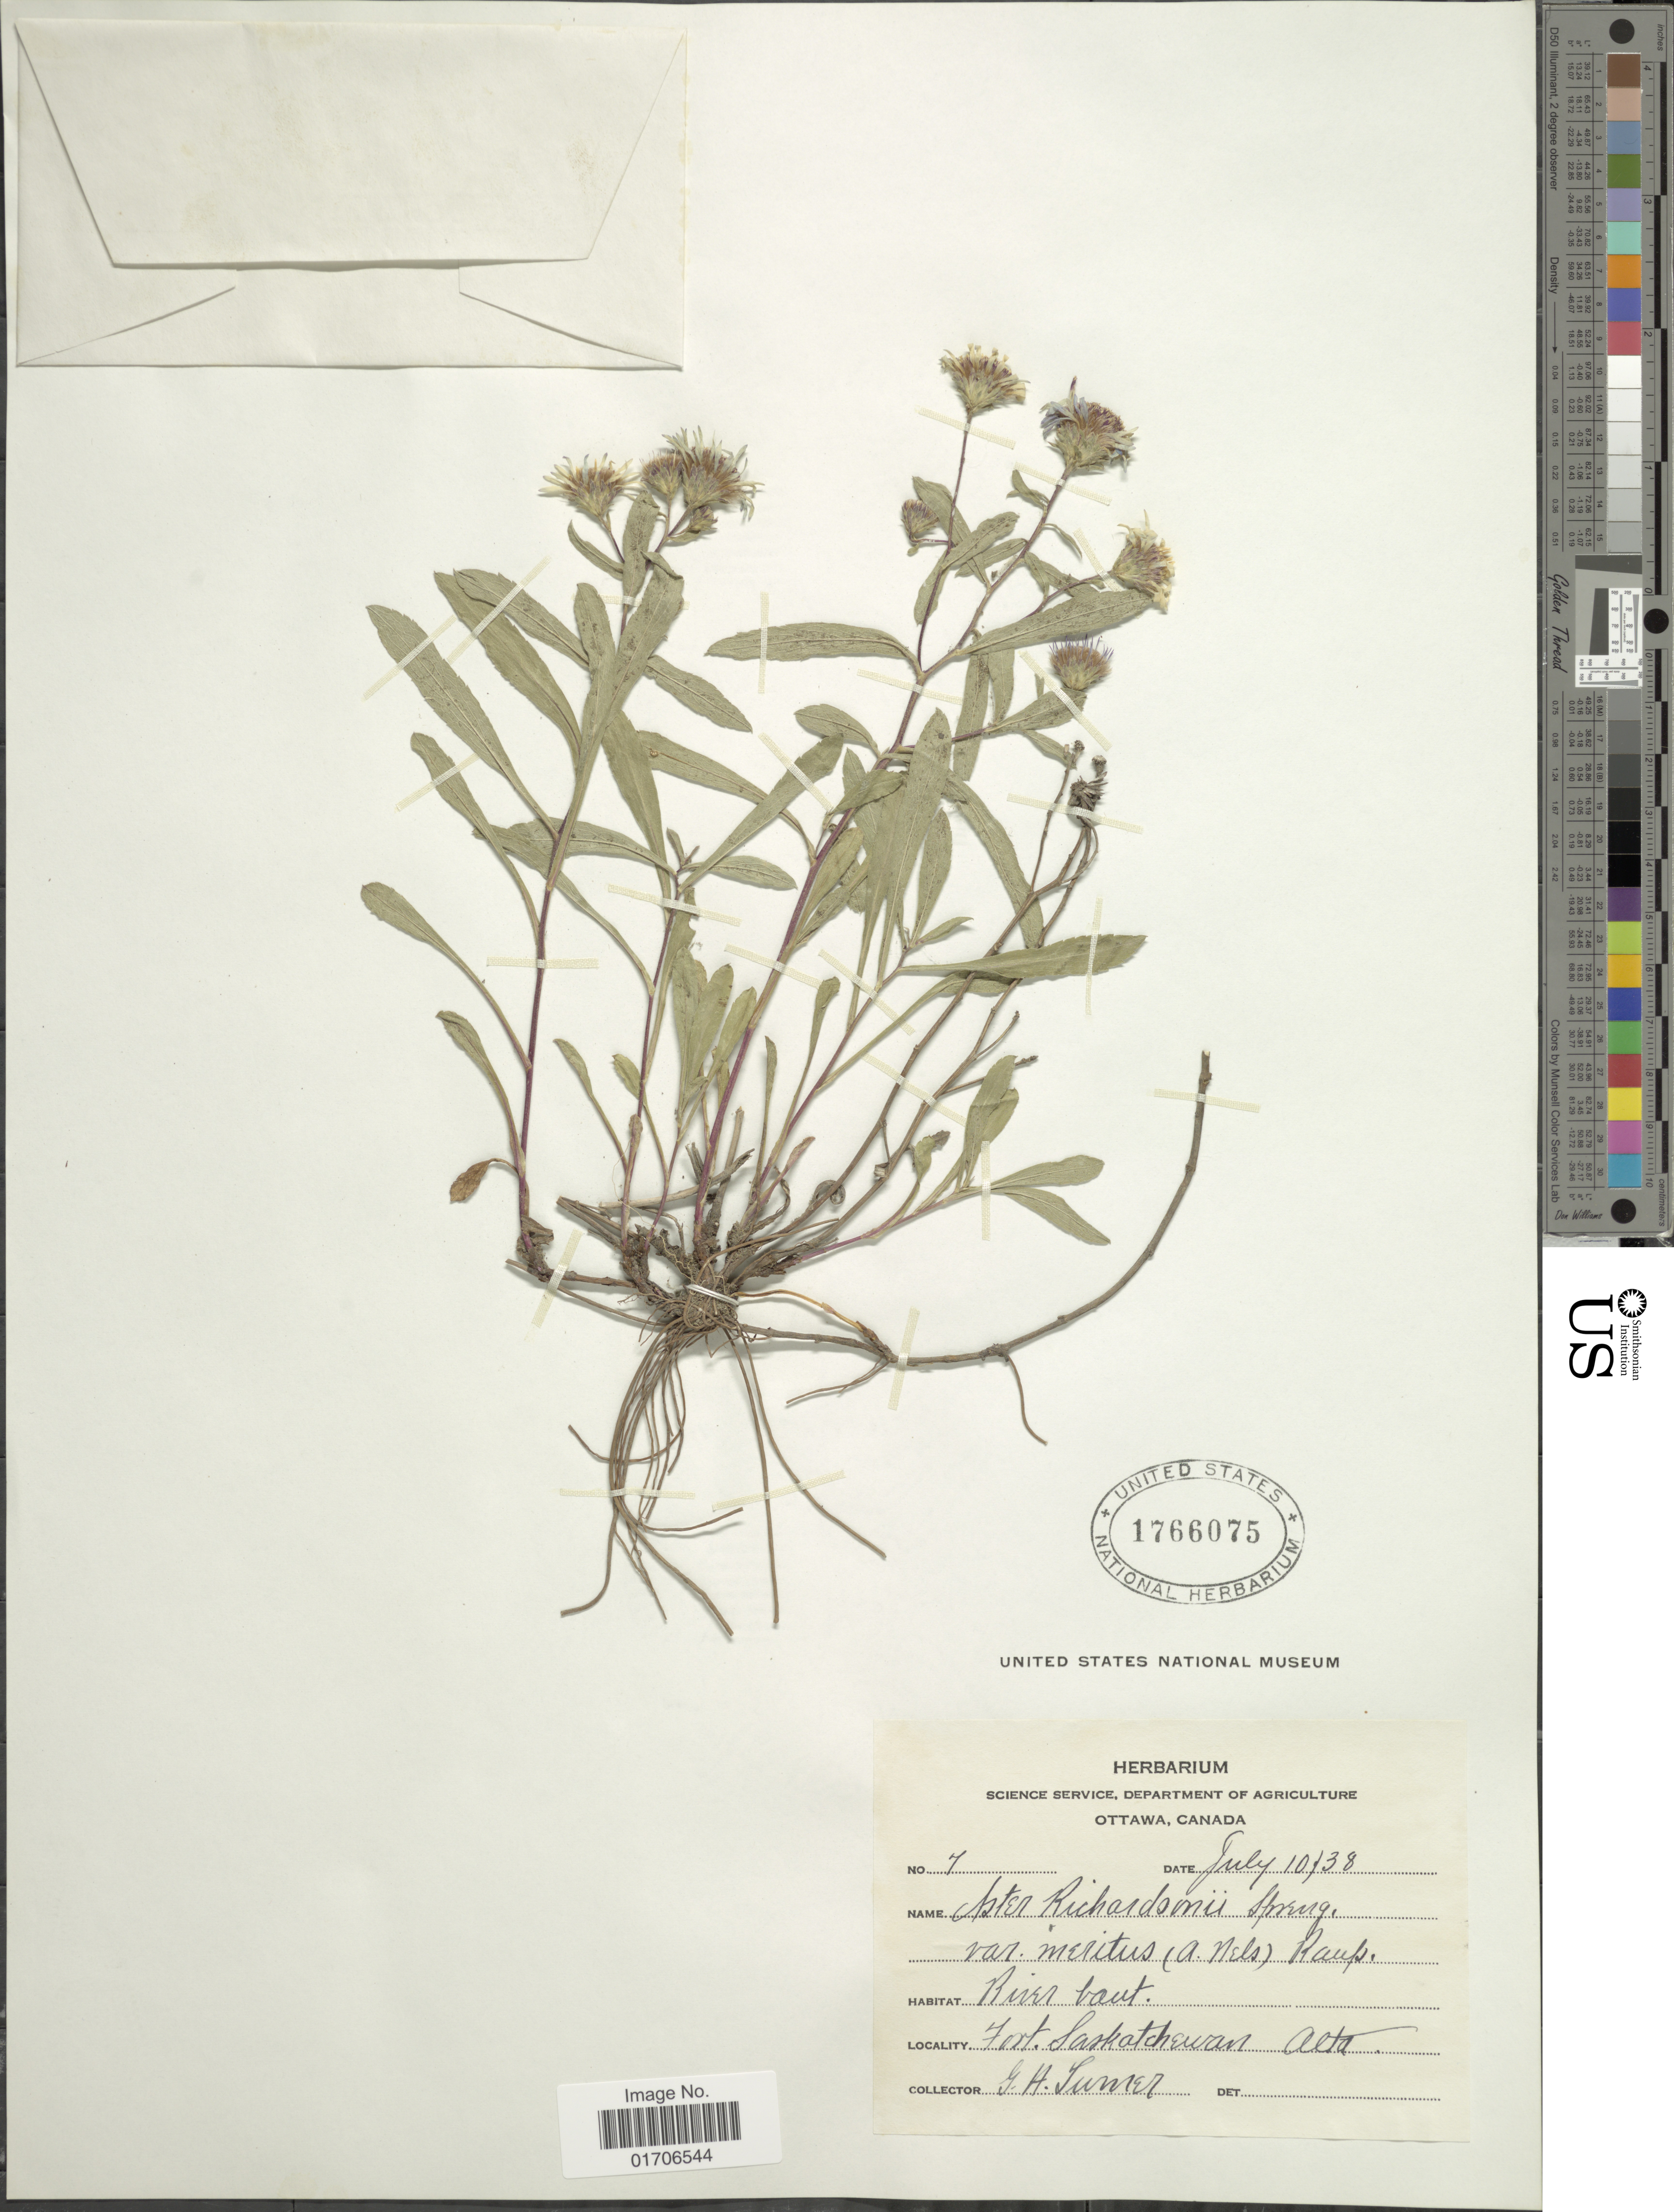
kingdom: Plantae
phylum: Tracheophyta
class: Magnoliopsida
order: Asterales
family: Asteraceae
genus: Eurybia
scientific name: Eurybia merita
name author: (A. Nelson) G.L. Nesom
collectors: G. Lumer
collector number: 7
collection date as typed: Transcribed d/m/y: 10/7/38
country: Canada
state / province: Alberta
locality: Fort Saskatchewan, Alta.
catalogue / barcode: US 1766075